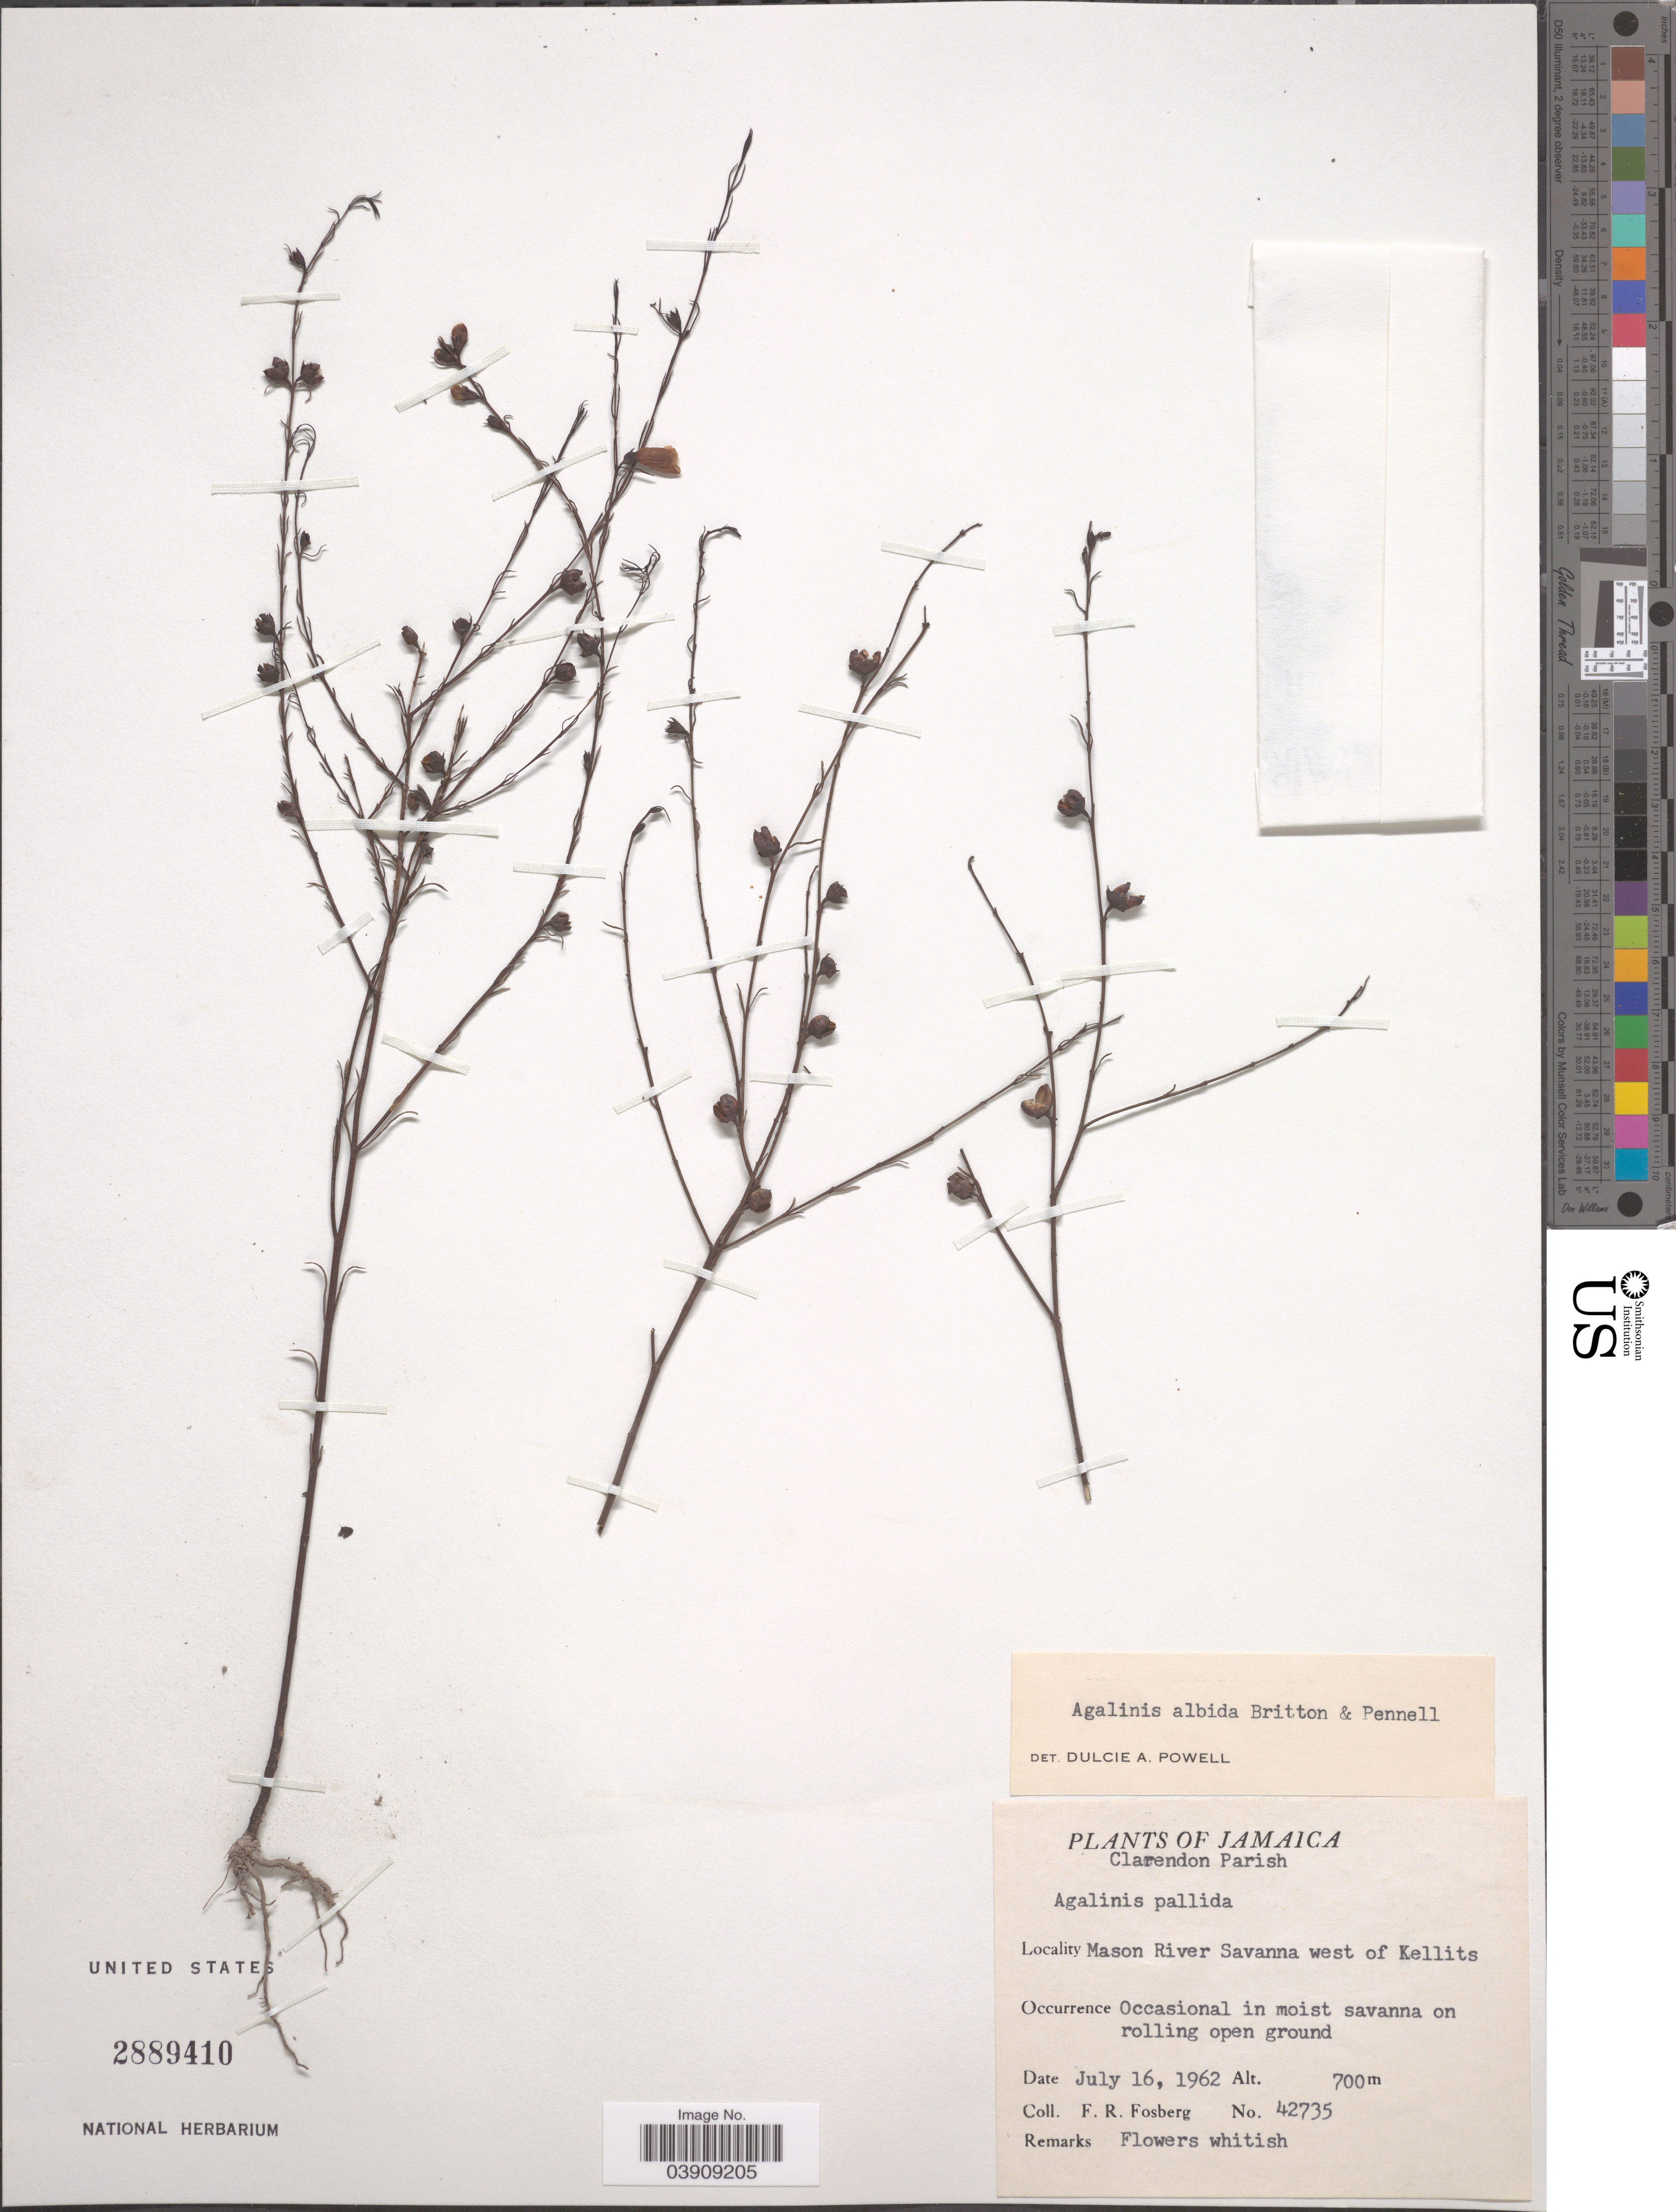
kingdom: Plantae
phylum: Tracheophyta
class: Magnoliopsida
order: Lamiales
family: Orobanchaceae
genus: Gerardia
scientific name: Gerardia albida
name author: (Britton & Pennell) Pennell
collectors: F. R. Fosberg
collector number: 42735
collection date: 1962-07-16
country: Jamaica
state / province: Clarendon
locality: Clarendon Parish. Mason River Savanna west of Kellits.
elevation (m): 700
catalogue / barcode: US 2889410